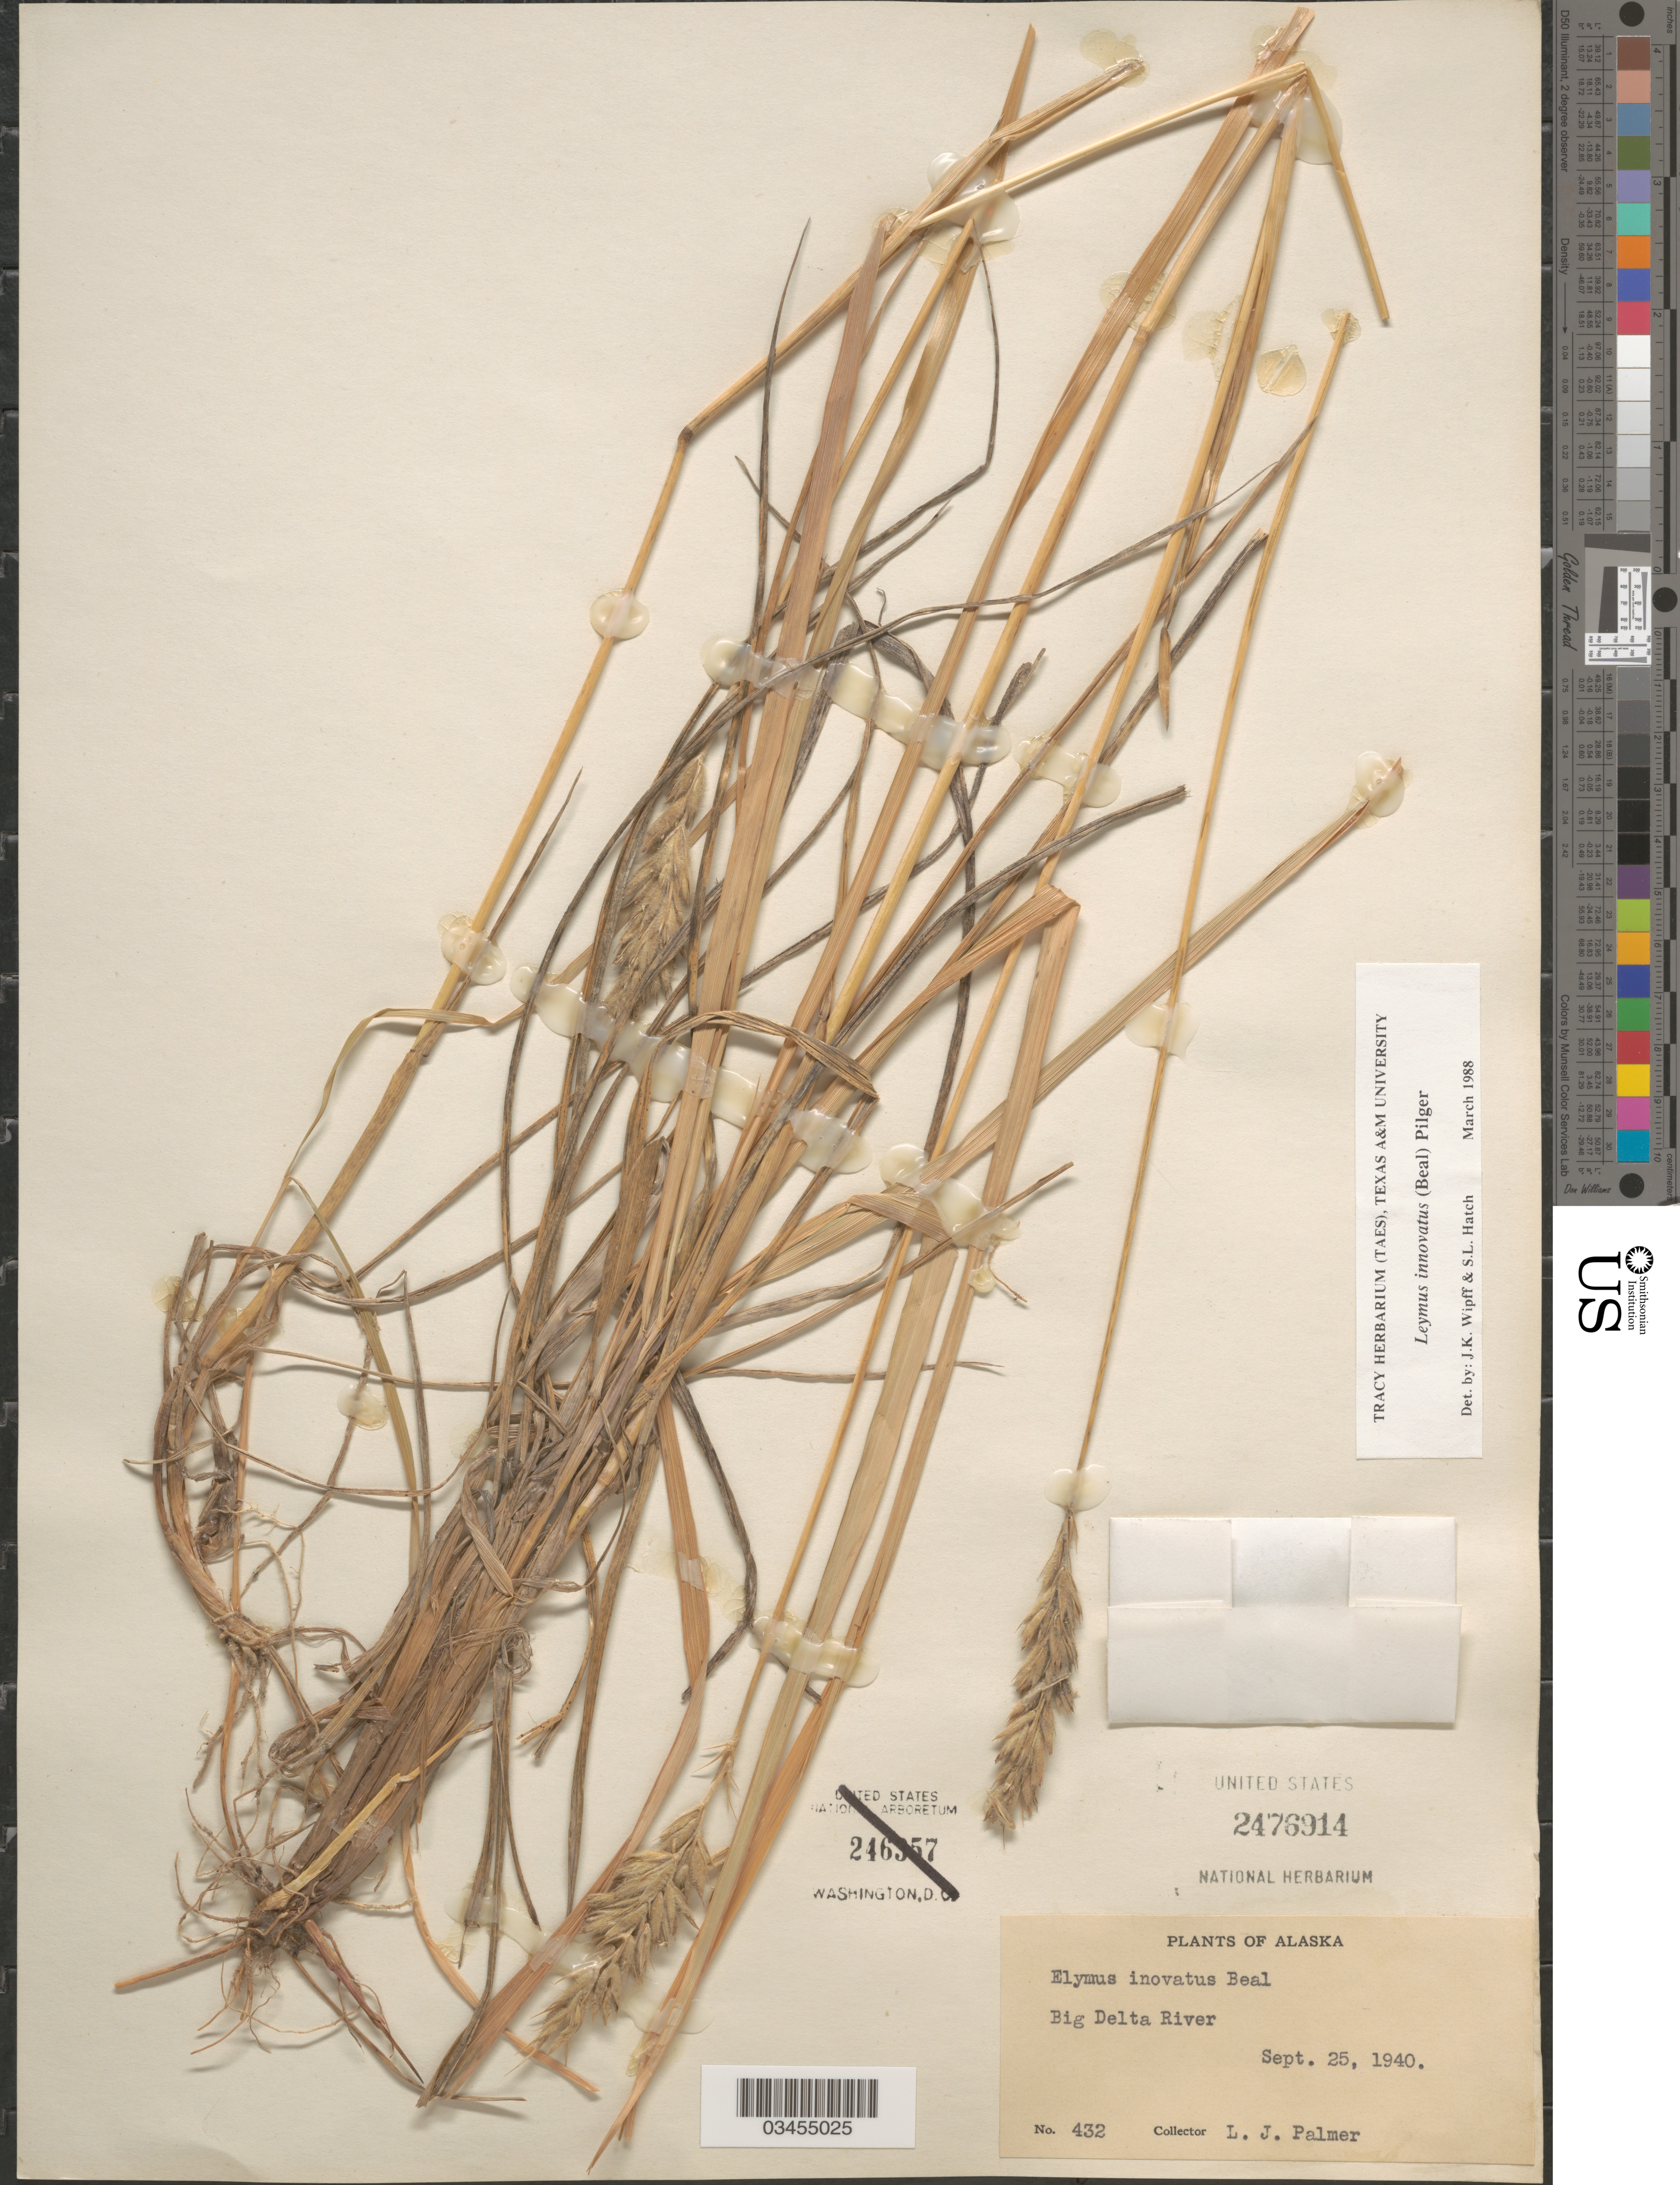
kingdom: Plantae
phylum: Tracheophyta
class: Liliopsida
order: Poales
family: Poaceae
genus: Leymus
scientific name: Leymus innovatus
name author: (W.J. Beal) Pilg.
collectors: L. J. Palmer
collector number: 432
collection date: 1940-09-25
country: United States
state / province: Alaska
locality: Big Delta River.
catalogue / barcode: US 2476914